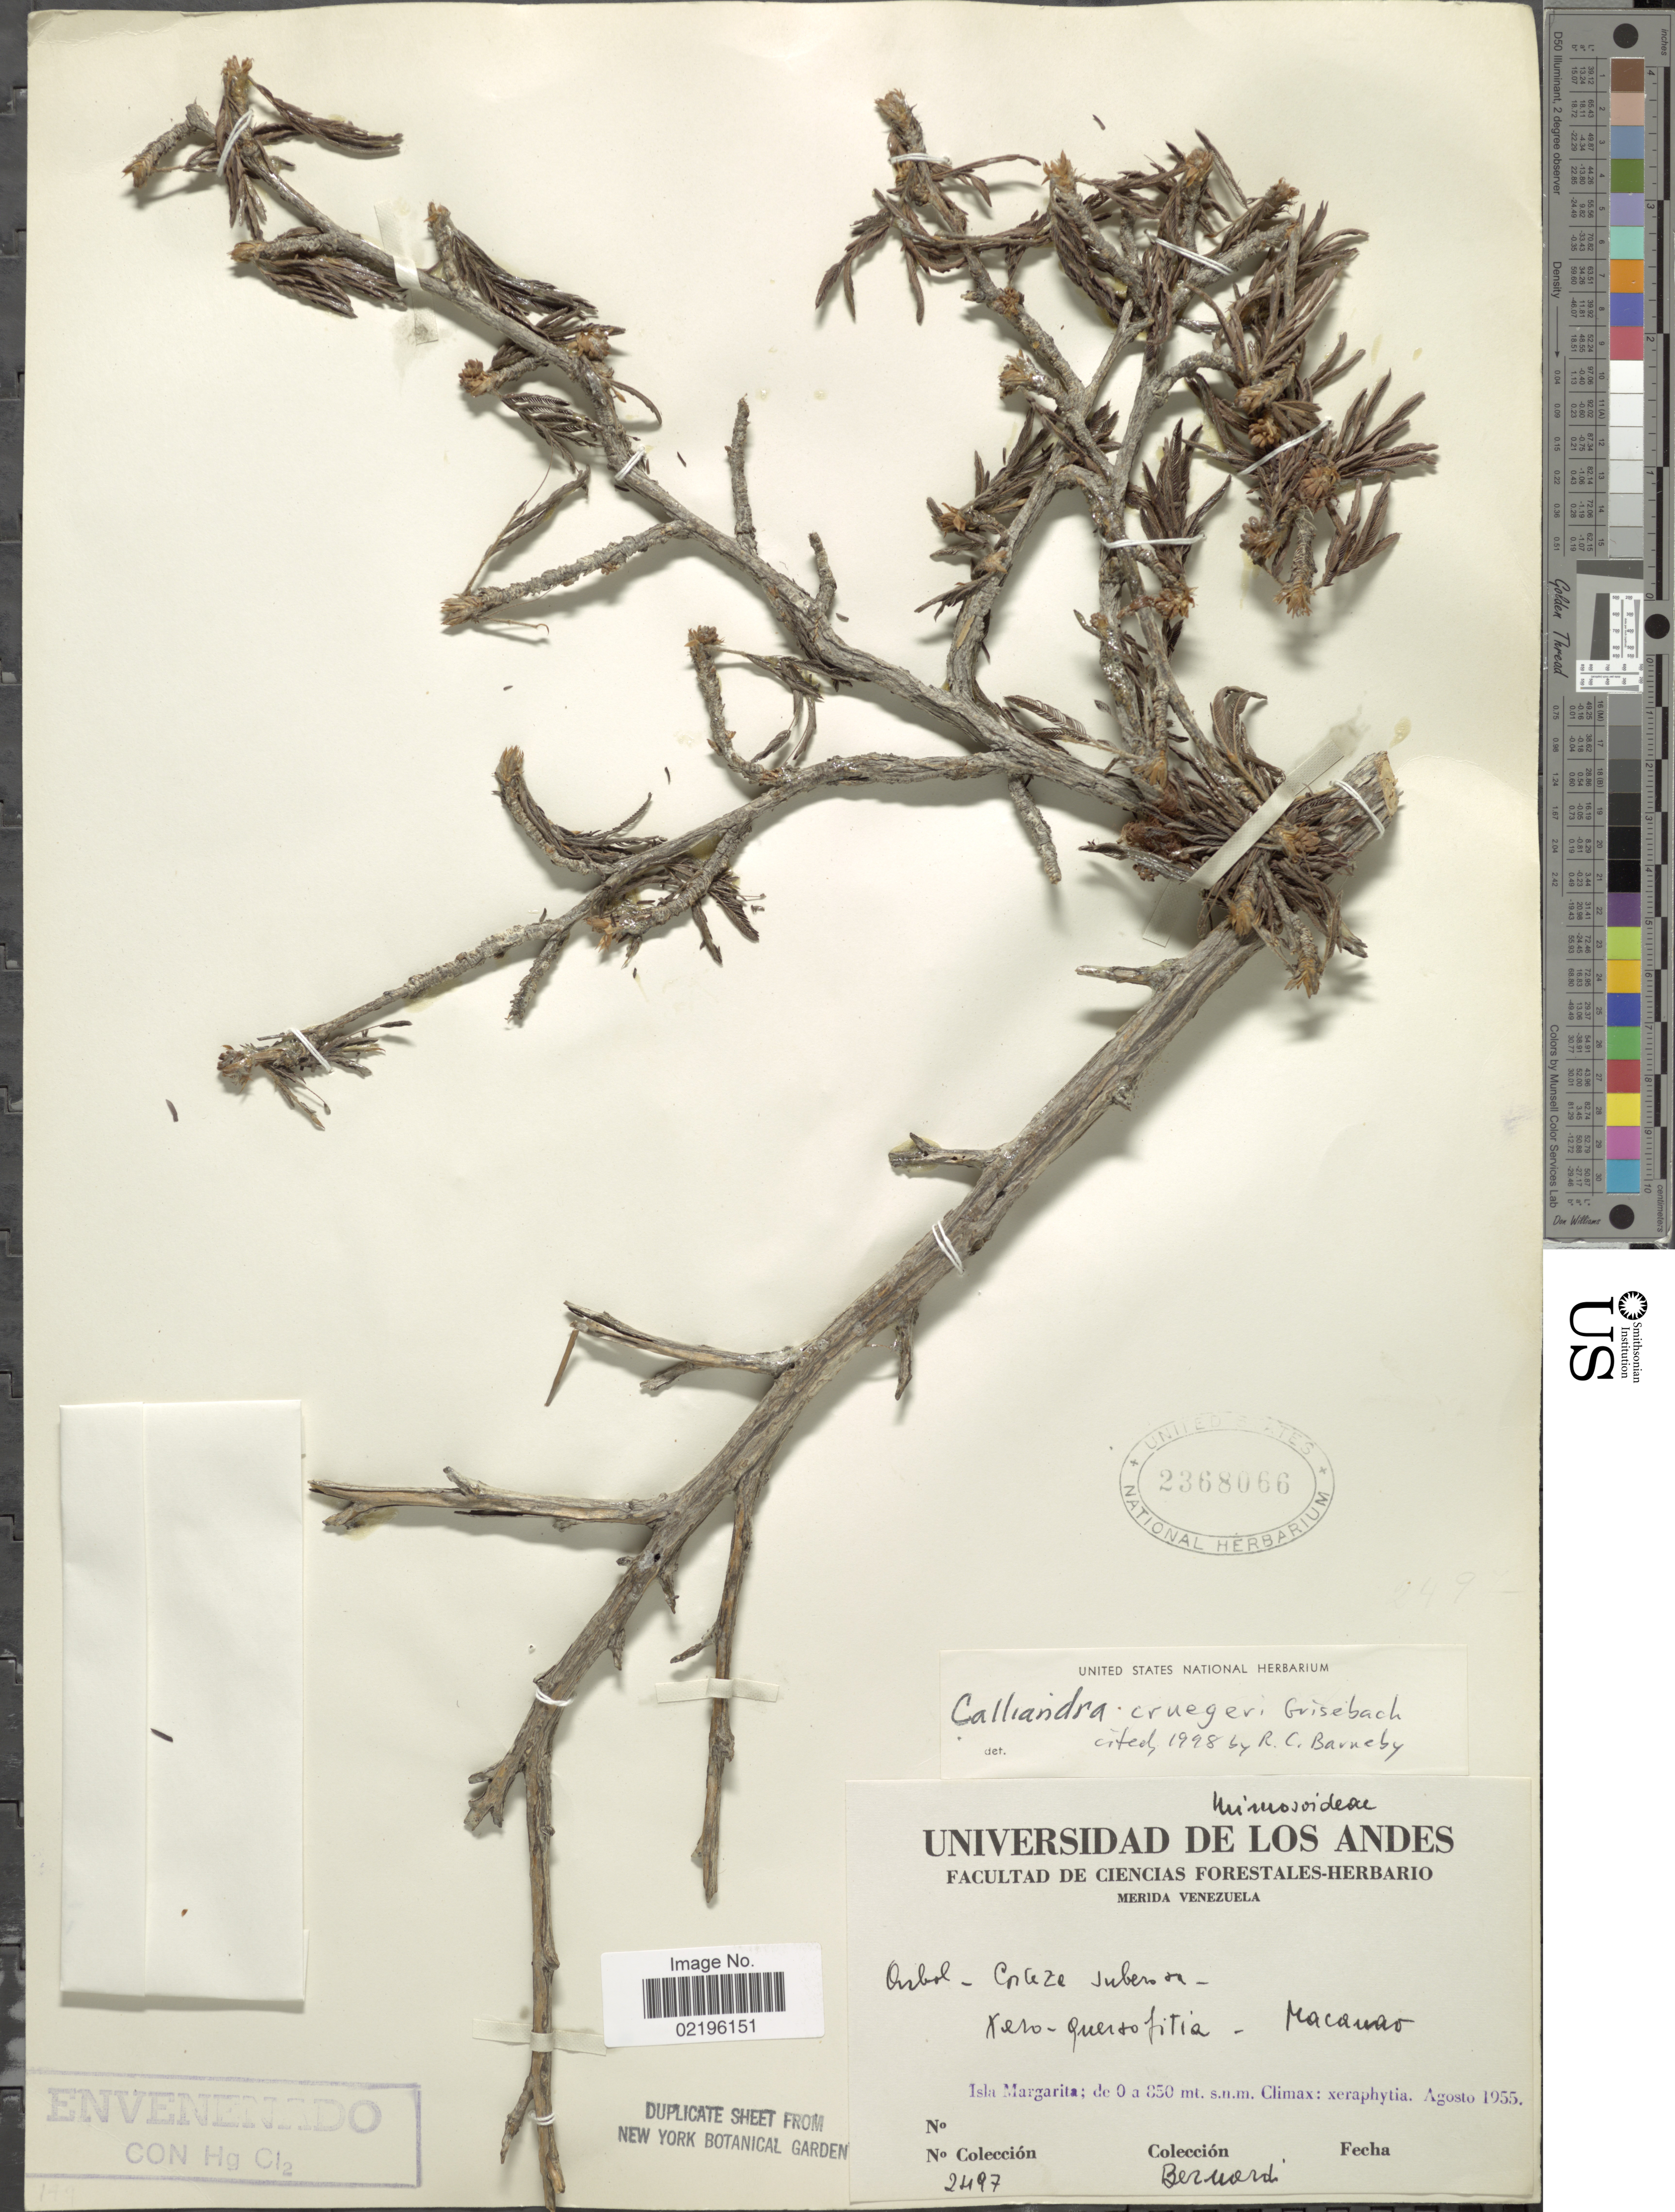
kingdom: Plantae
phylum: Tracheophyta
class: Magnoliopsida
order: Fabales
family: Fabaceae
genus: Calliandra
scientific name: Calliandra cruegeri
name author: Griseb.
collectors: -. Beruordi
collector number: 2497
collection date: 1955-08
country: Venezuela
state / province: Mérida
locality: Isla Margarita; CLimax: xeraphytia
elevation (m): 0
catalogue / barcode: US 2368066